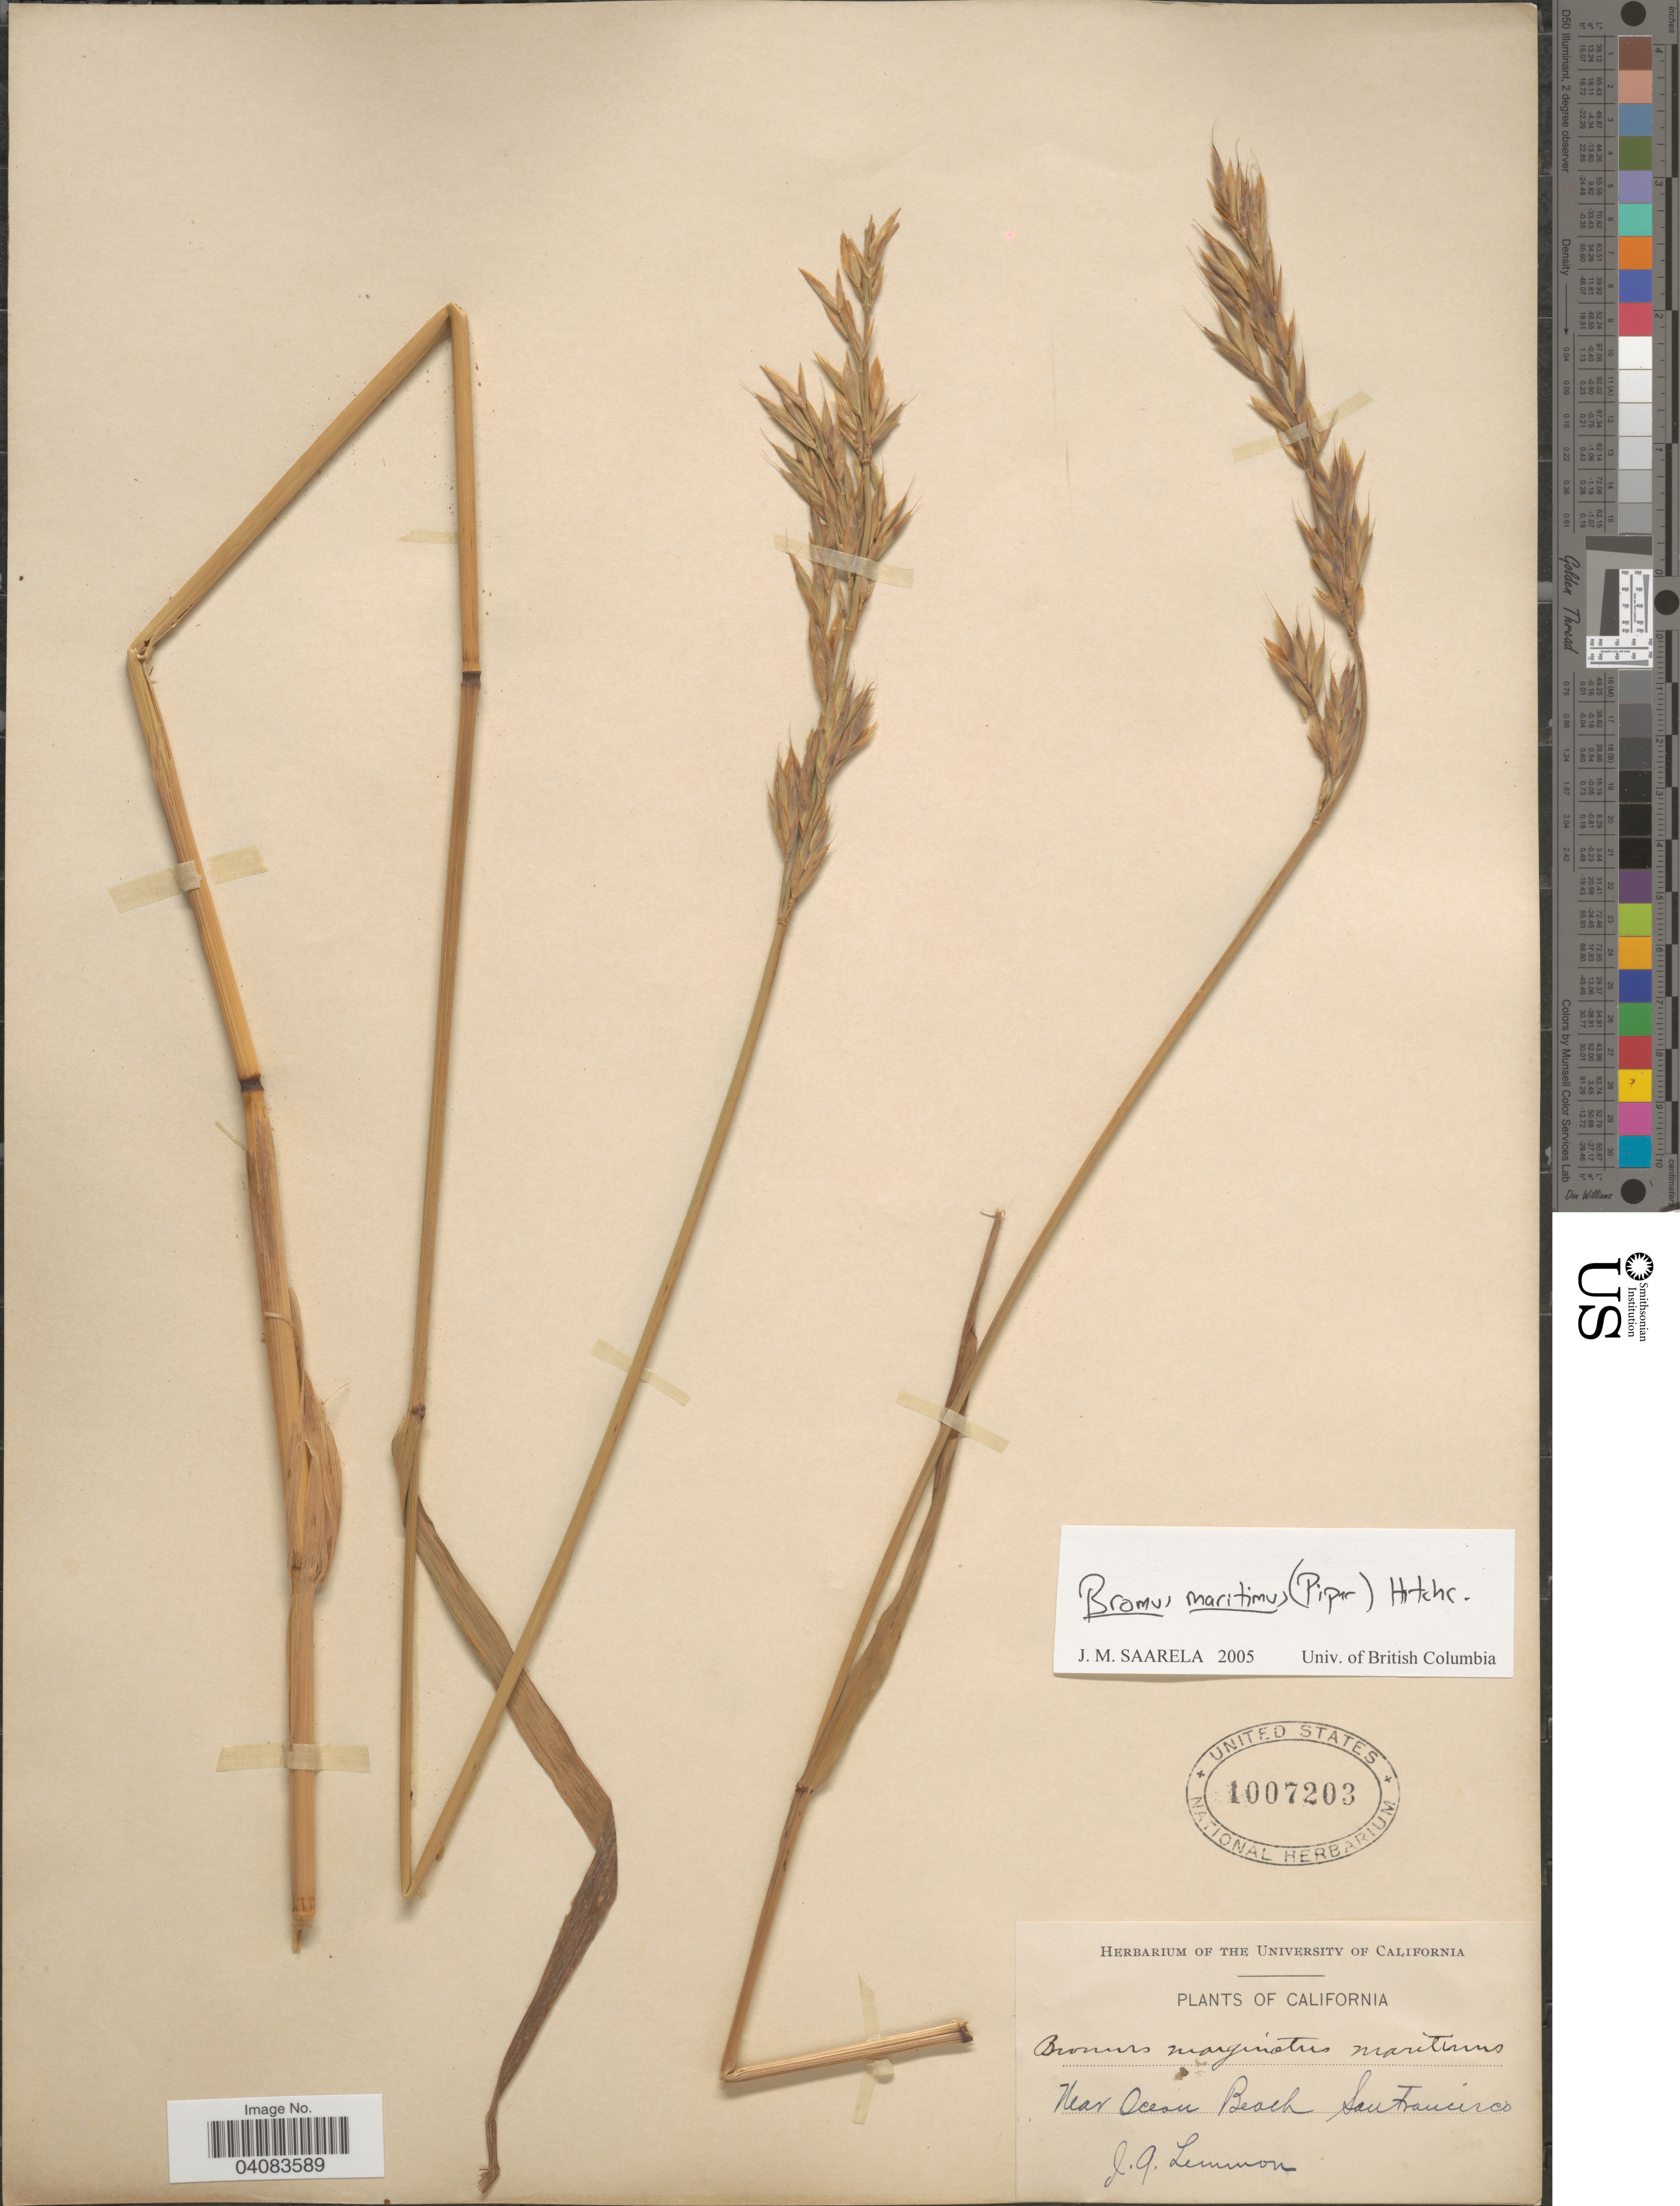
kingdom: Plantae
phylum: Tracheophyta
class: Liliopsida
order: Poales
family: Poaceae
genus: Bromus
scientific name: Bromus marginatus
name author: Nees ex Steud.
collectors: J. Lemmon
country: United States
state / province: California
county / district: San Francisco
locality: Near Ocean Beach San Francisco.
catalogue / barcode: US 1007203